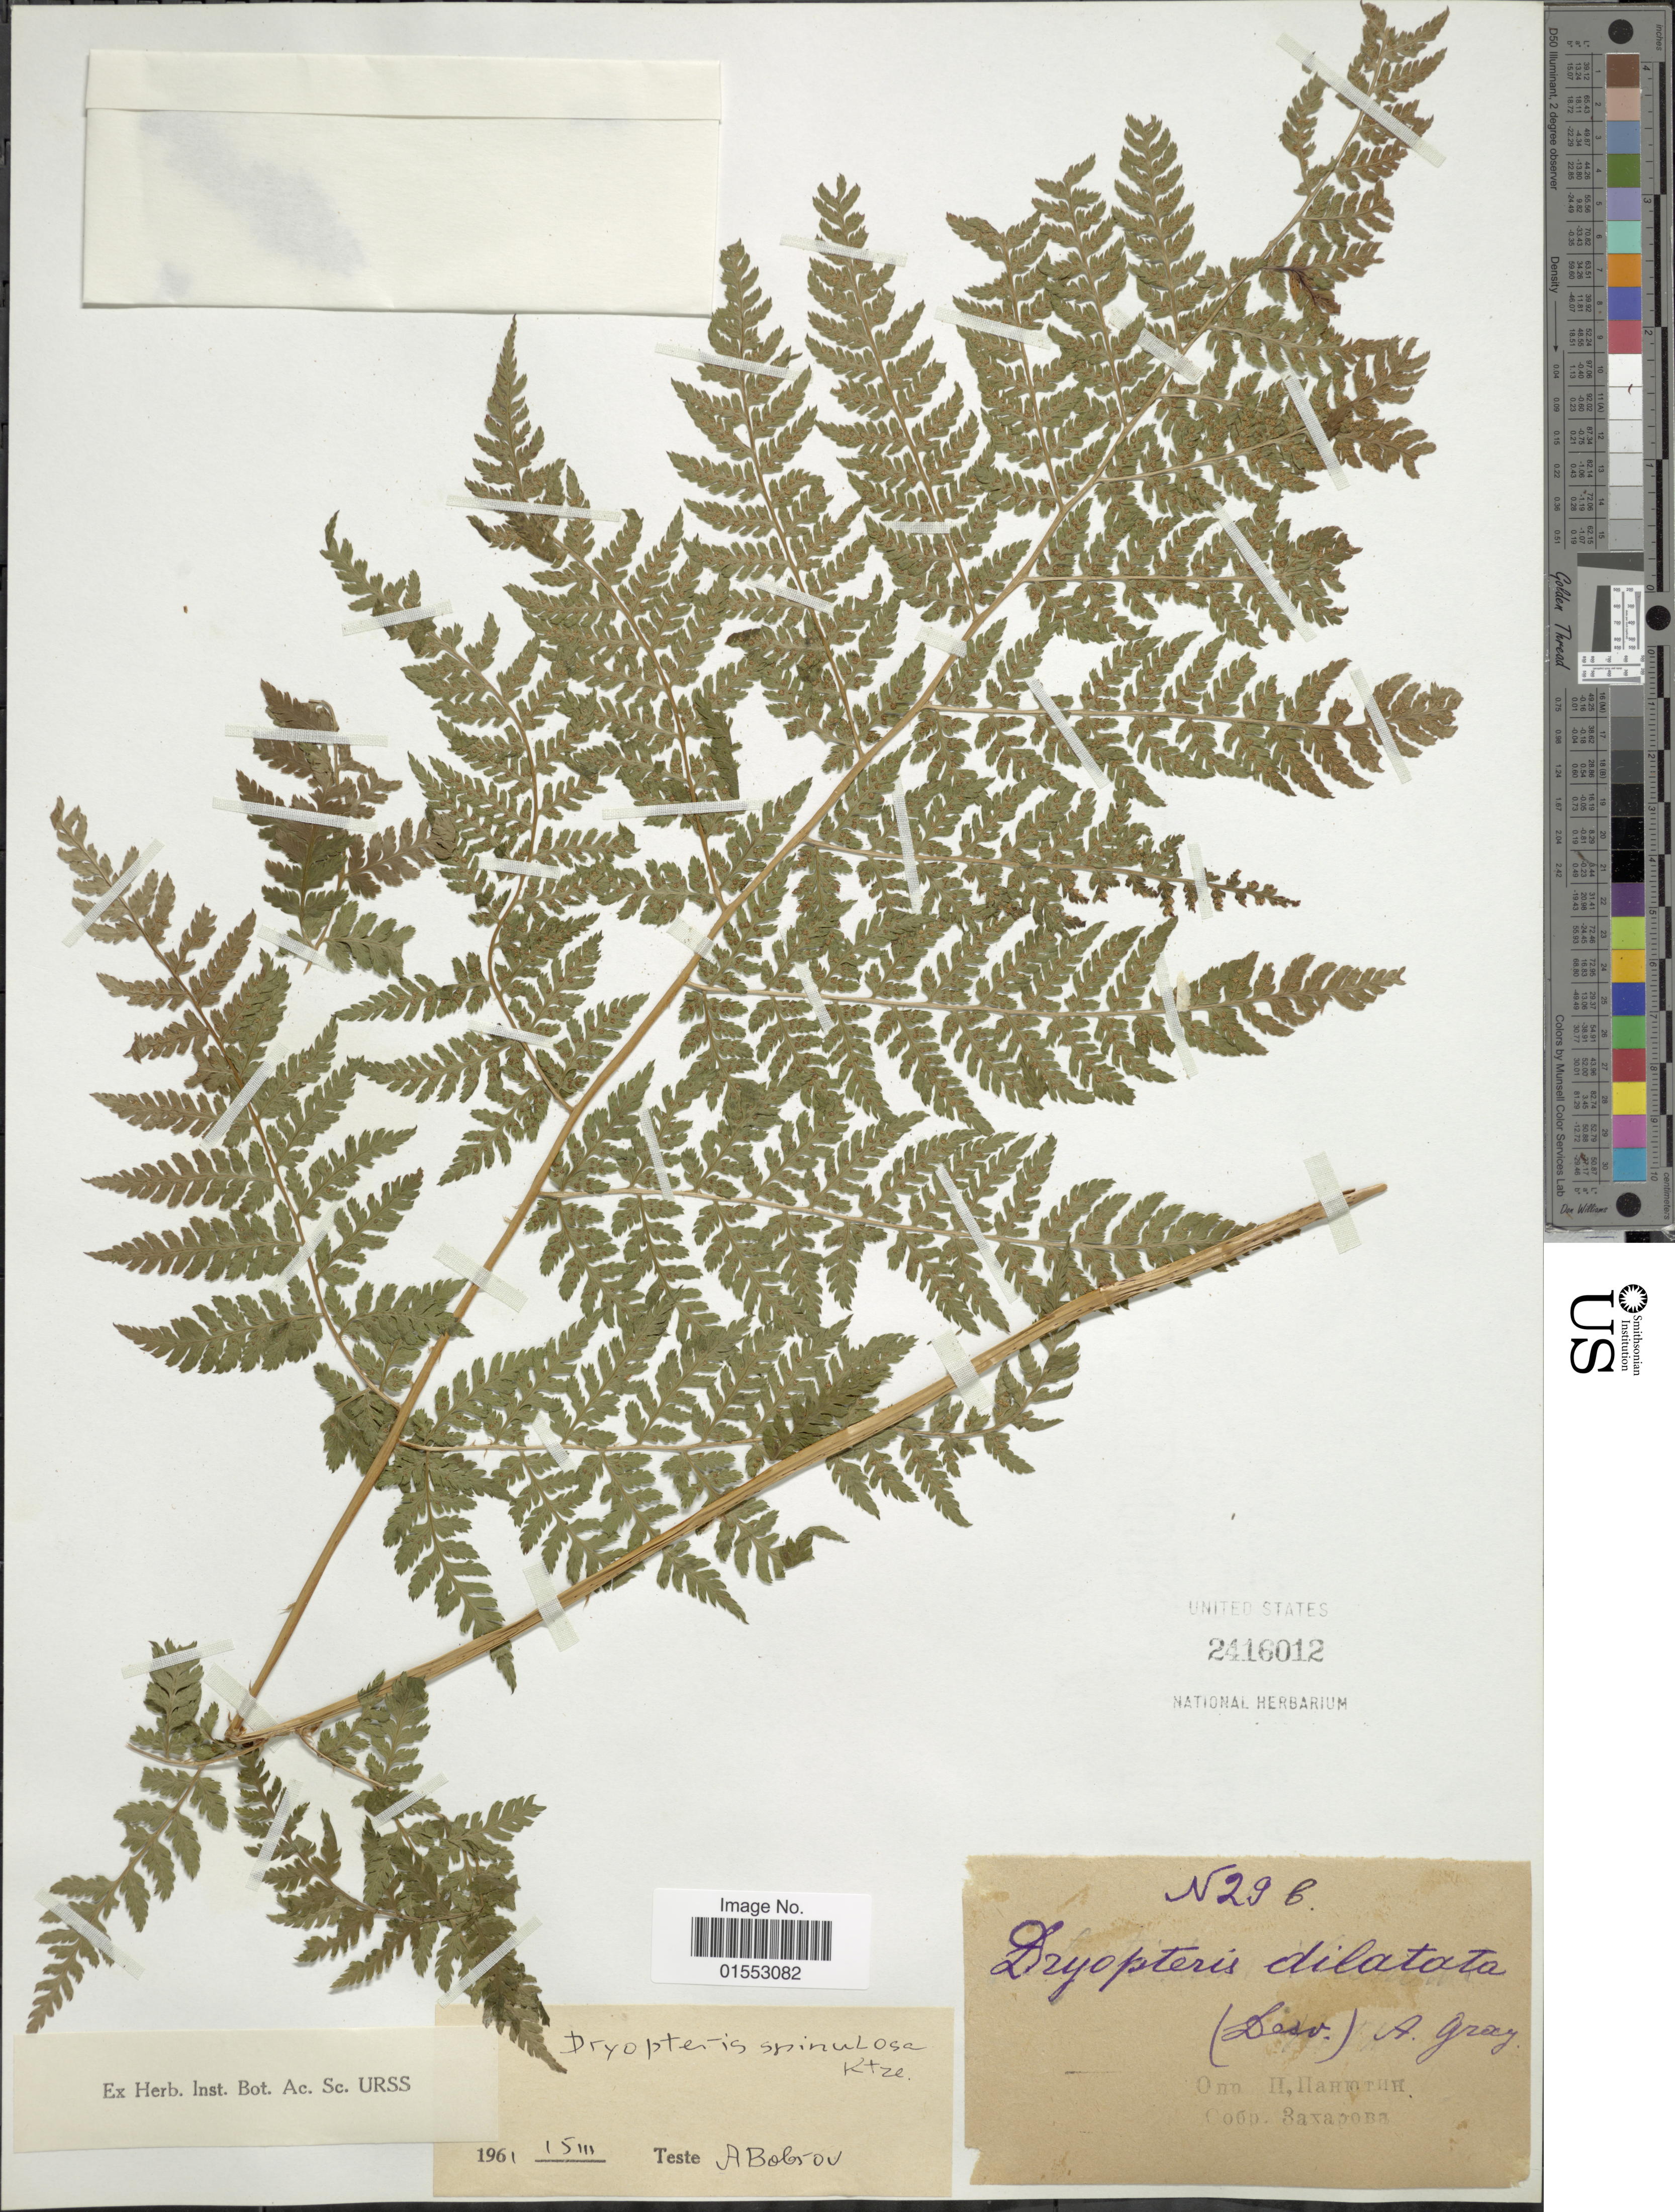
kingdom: Plantae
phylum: Tracheophyta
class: Polypodiopsida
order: Polypodiales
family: Dryopteridaceae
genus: Dryopteris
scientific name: Dryopteris carthusiana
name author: (Villars) H.P. Fuchs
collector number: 29b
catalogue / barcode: US 2416012